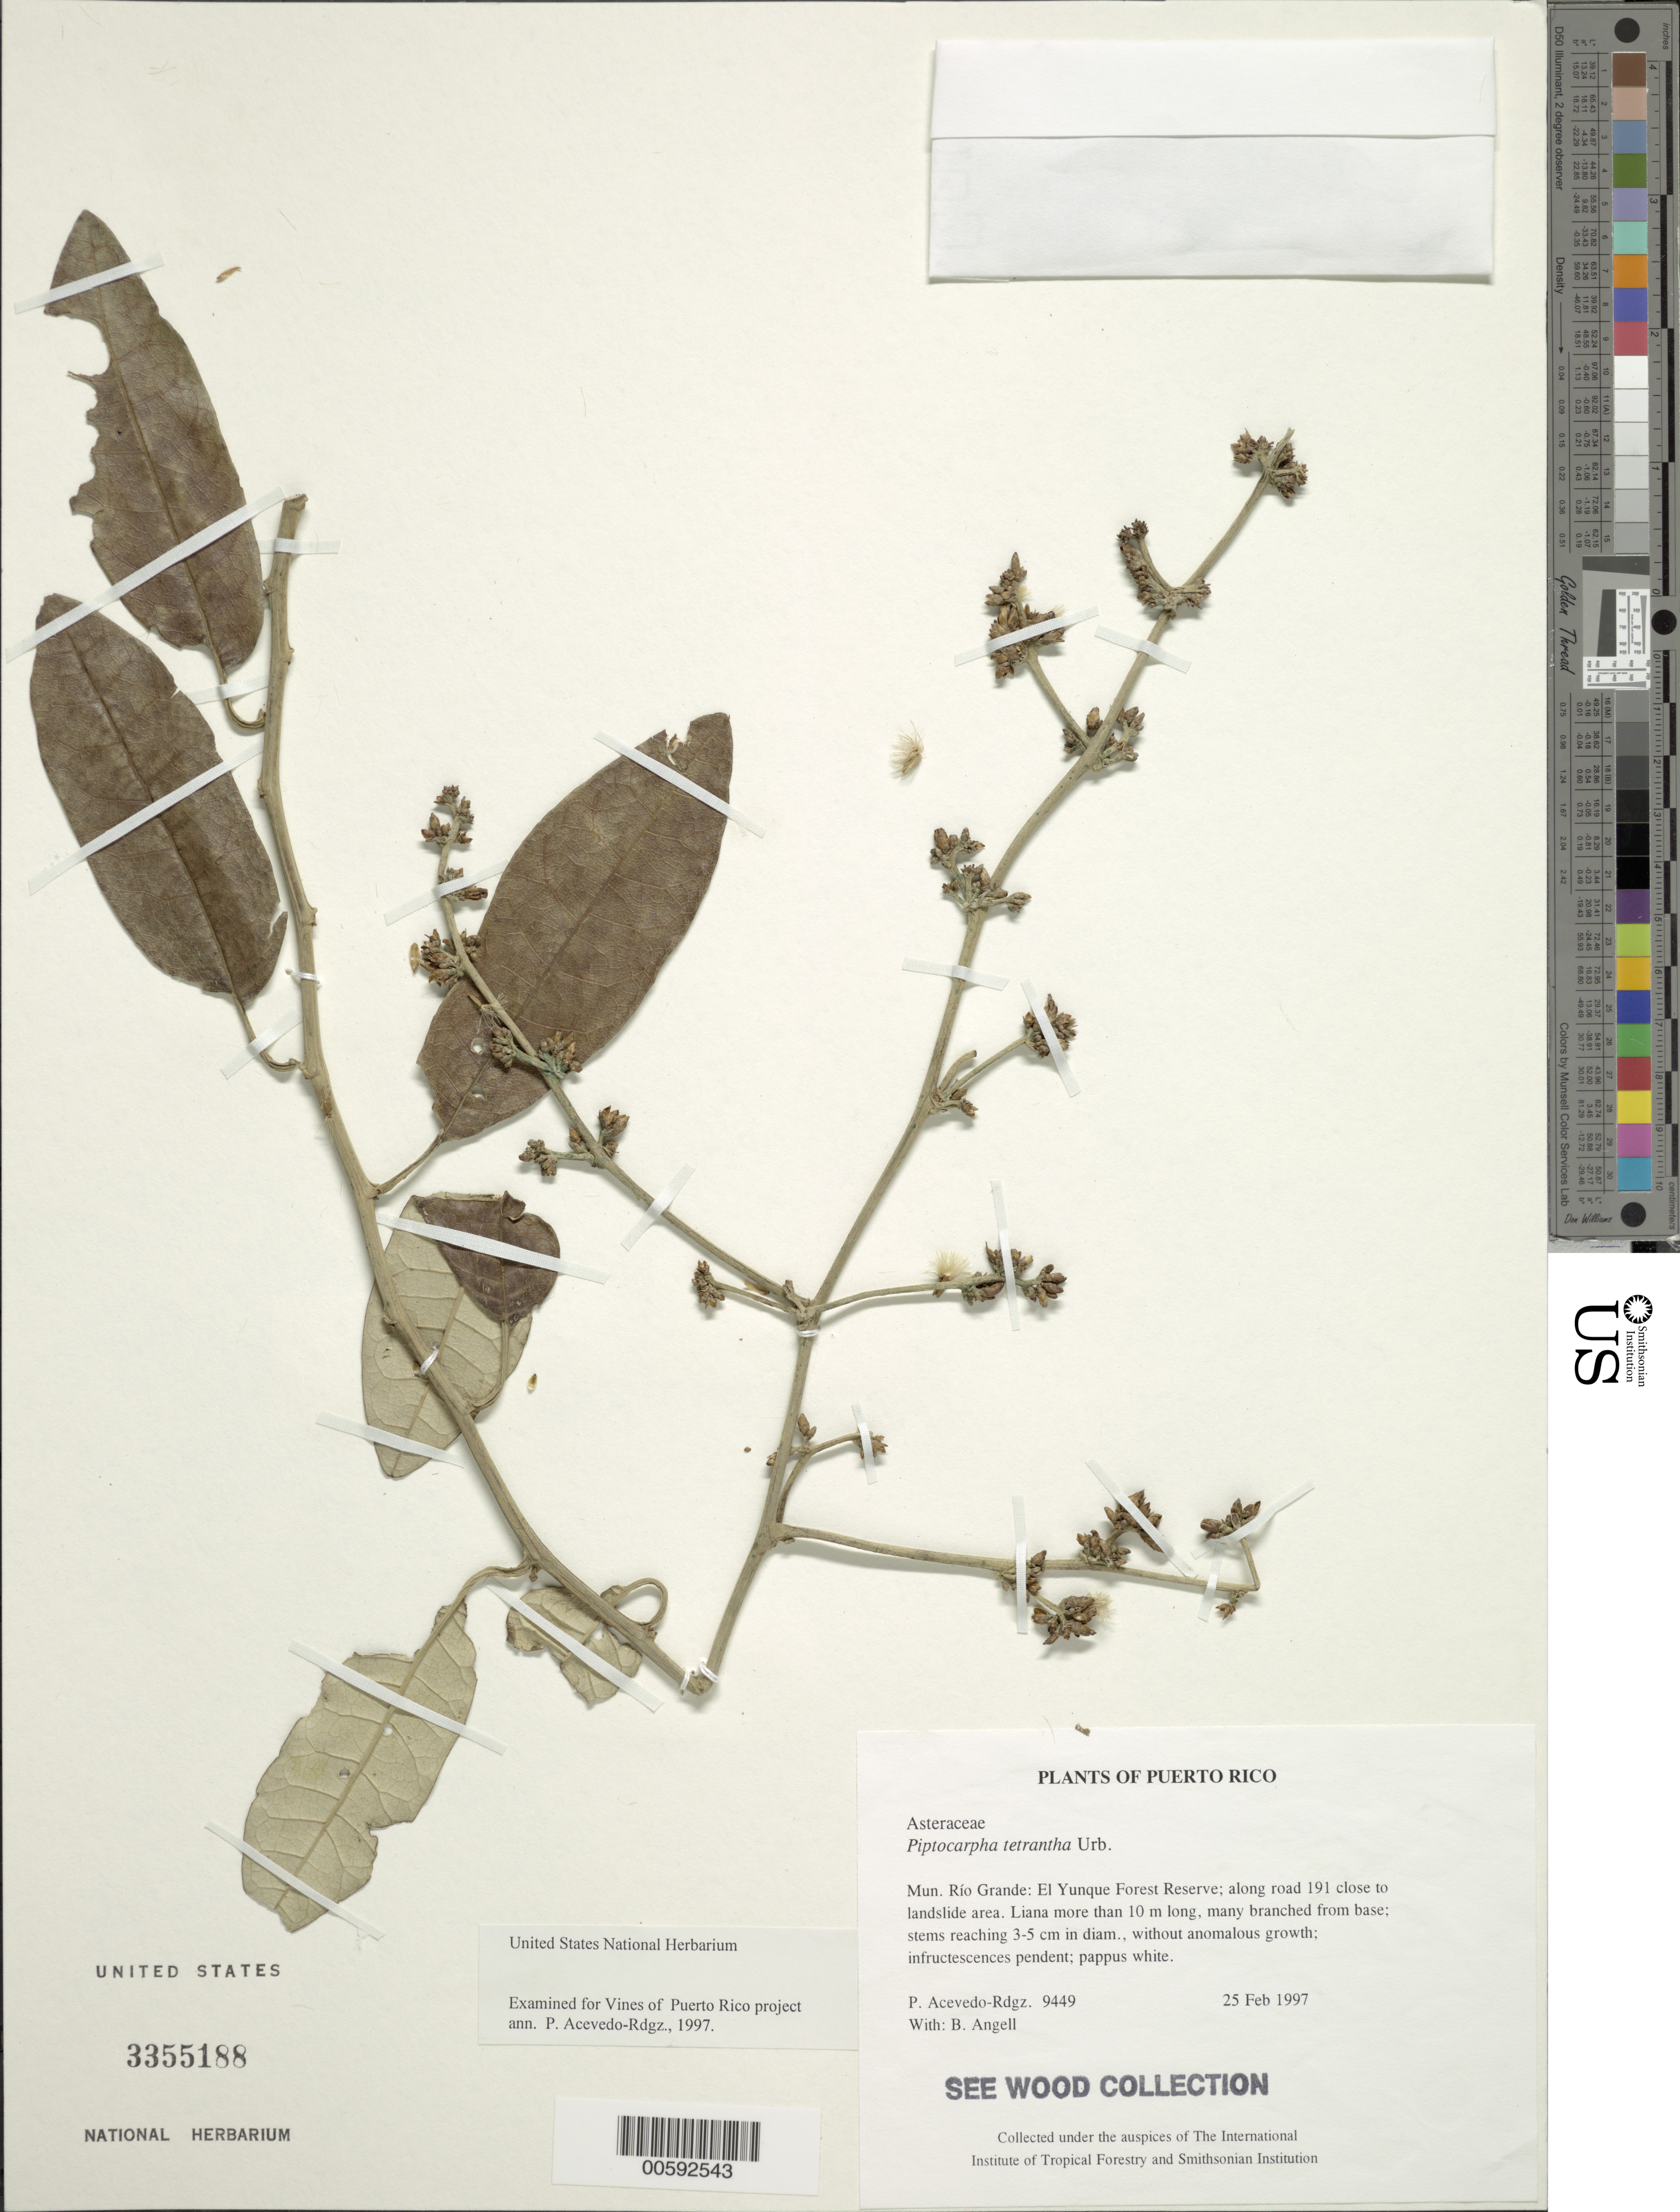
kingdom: Plantae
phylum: Tracheophyta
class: Magnoliopsida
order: Asterales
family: Asteraceae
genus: Piptocarpha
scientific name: Piptocarpha tetrantha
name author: Urb.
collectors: P. Acevedo-Rodr. & Bobbi Angell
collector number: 9449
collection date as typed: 25 Feb 1997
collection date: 1997-02-25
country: Puerto Rico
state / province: Río Grande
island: Puerto Rico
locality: Río Grande: El Yunque Forest Reserve; along road 191 close to landslide area.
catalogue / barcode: US 3355188